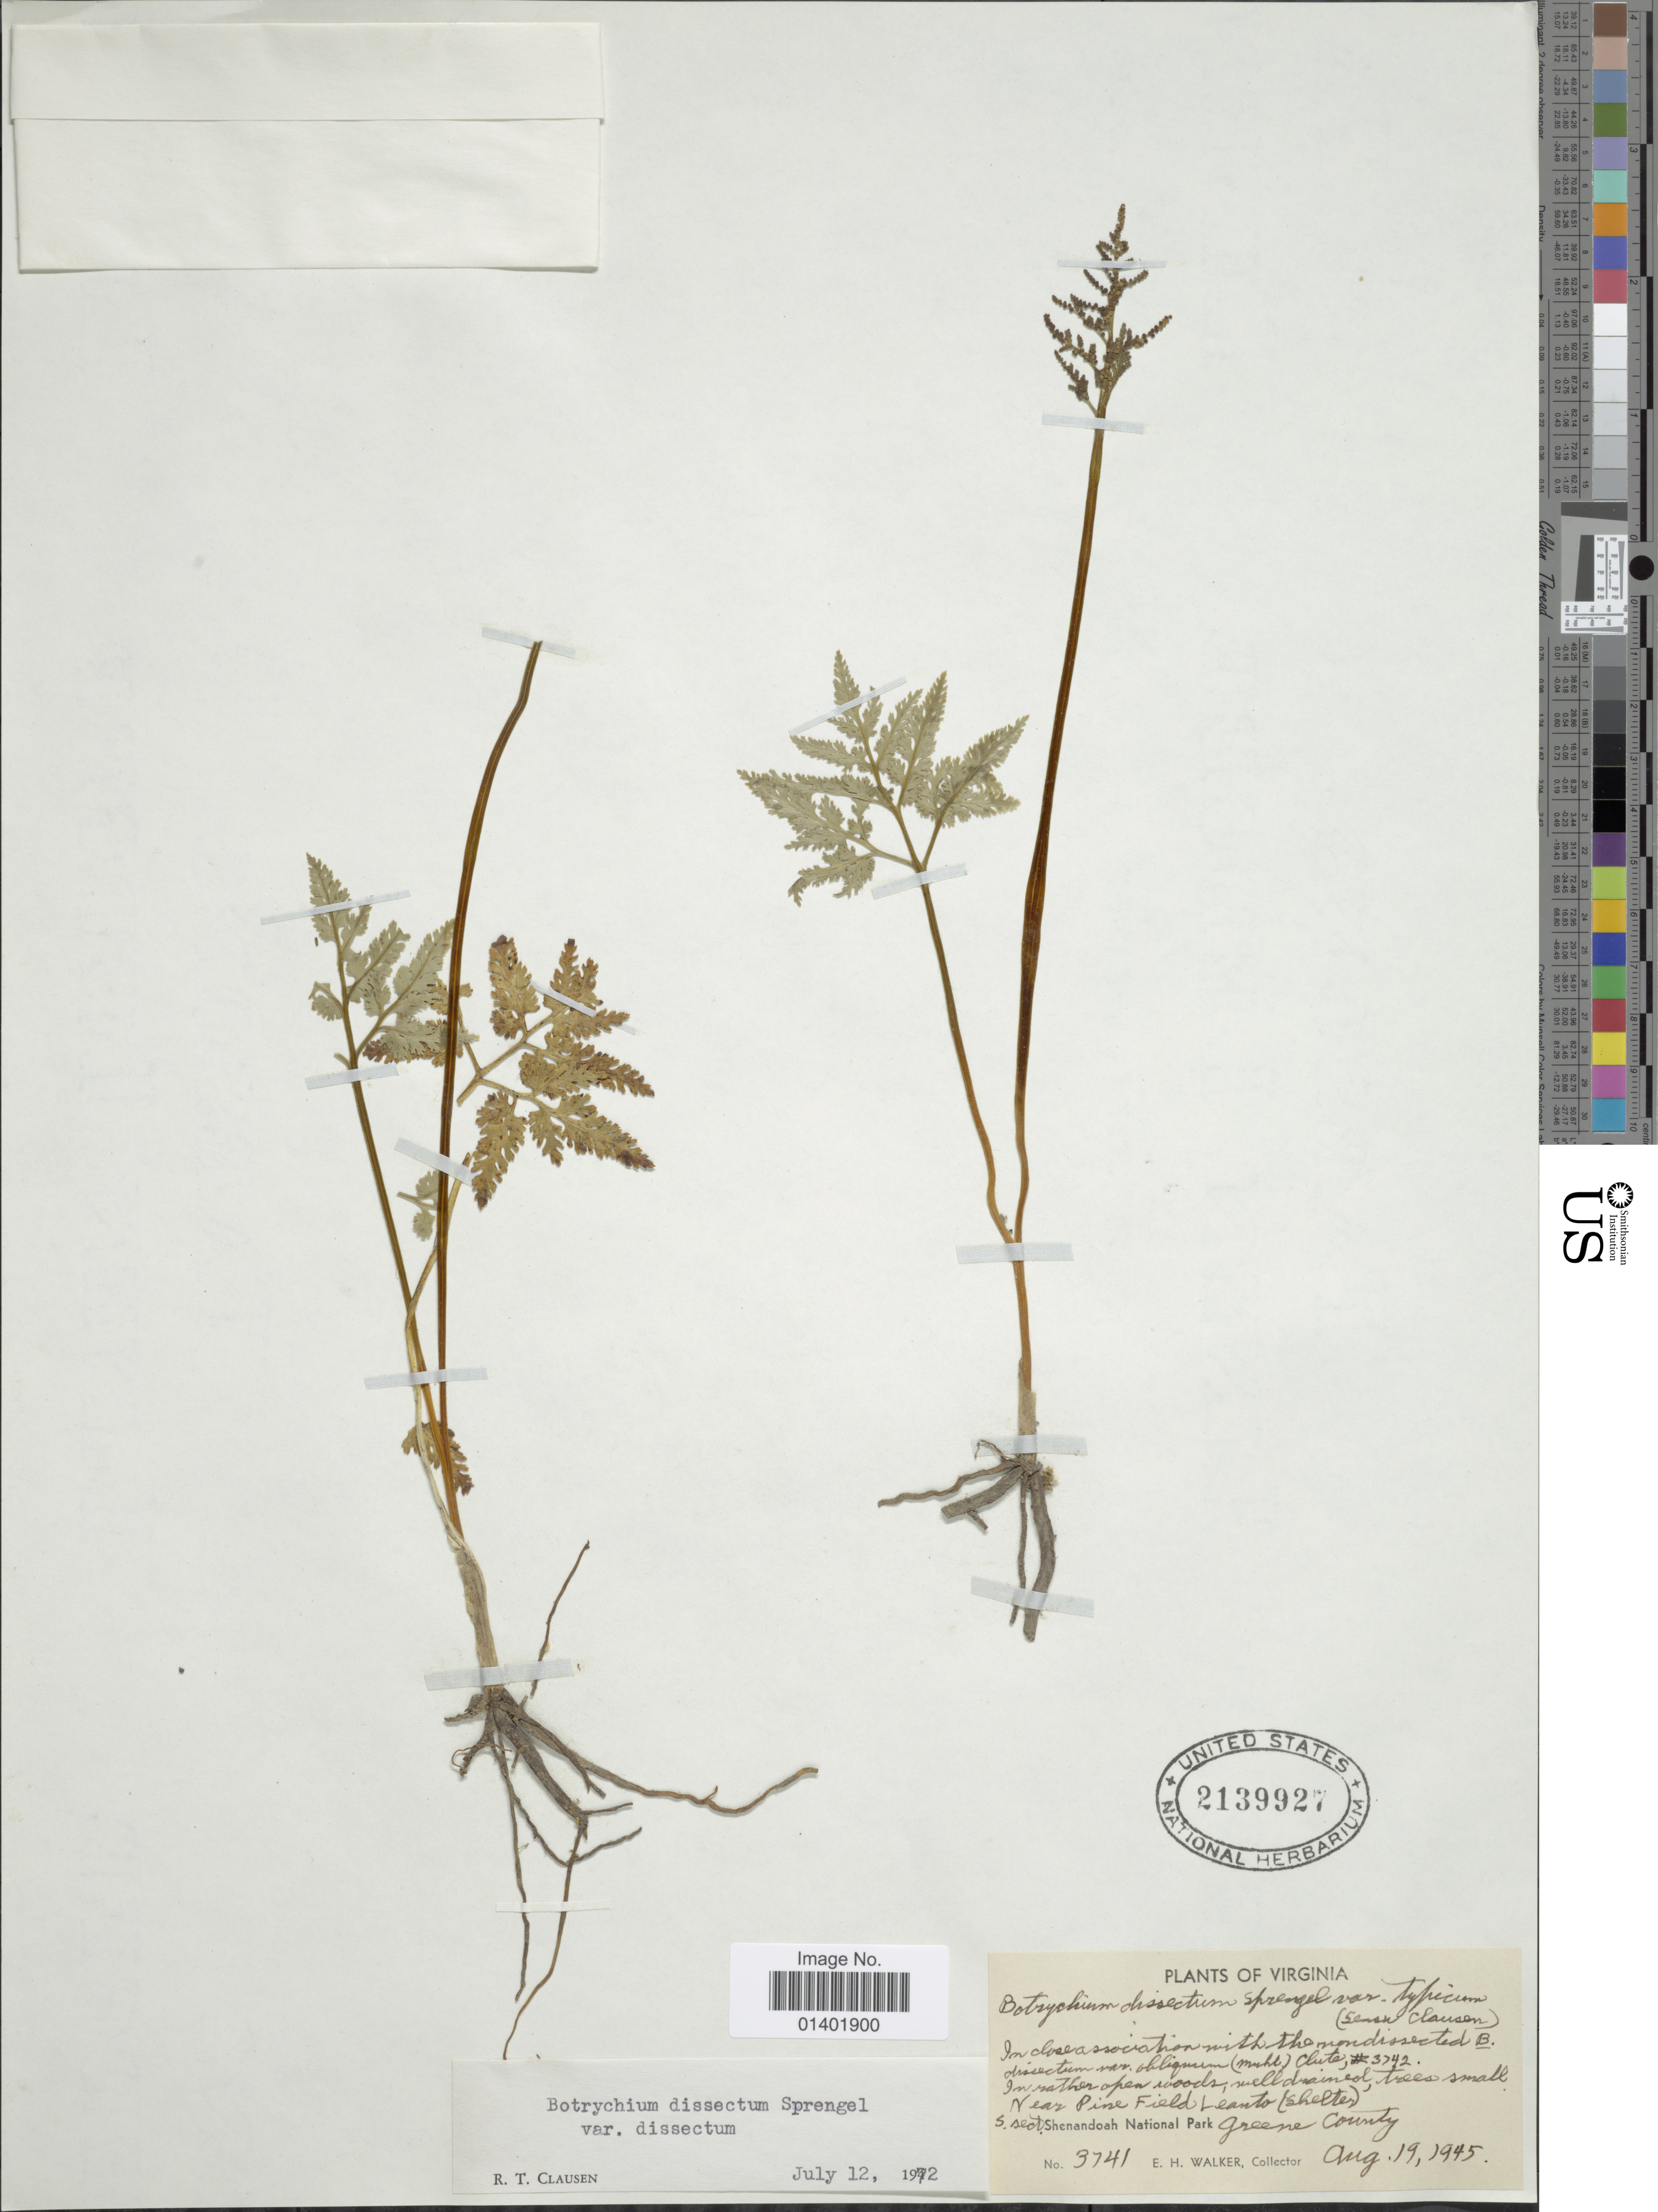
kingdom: Plantae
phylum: Tracheophyta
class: Polypodiopsida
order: Ophioglossales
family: Ophioglossaceae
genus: Botrychium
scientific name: Botrychium dissectum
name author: Spreng.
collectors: E. H. Walker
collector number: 3741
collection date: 1945-08-19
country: United States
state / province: Virginia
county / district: Greene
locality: Near Pine Field Leanto (shelter), S. sect. Shenandoah National Park, Greene County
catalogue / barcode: US 2319927